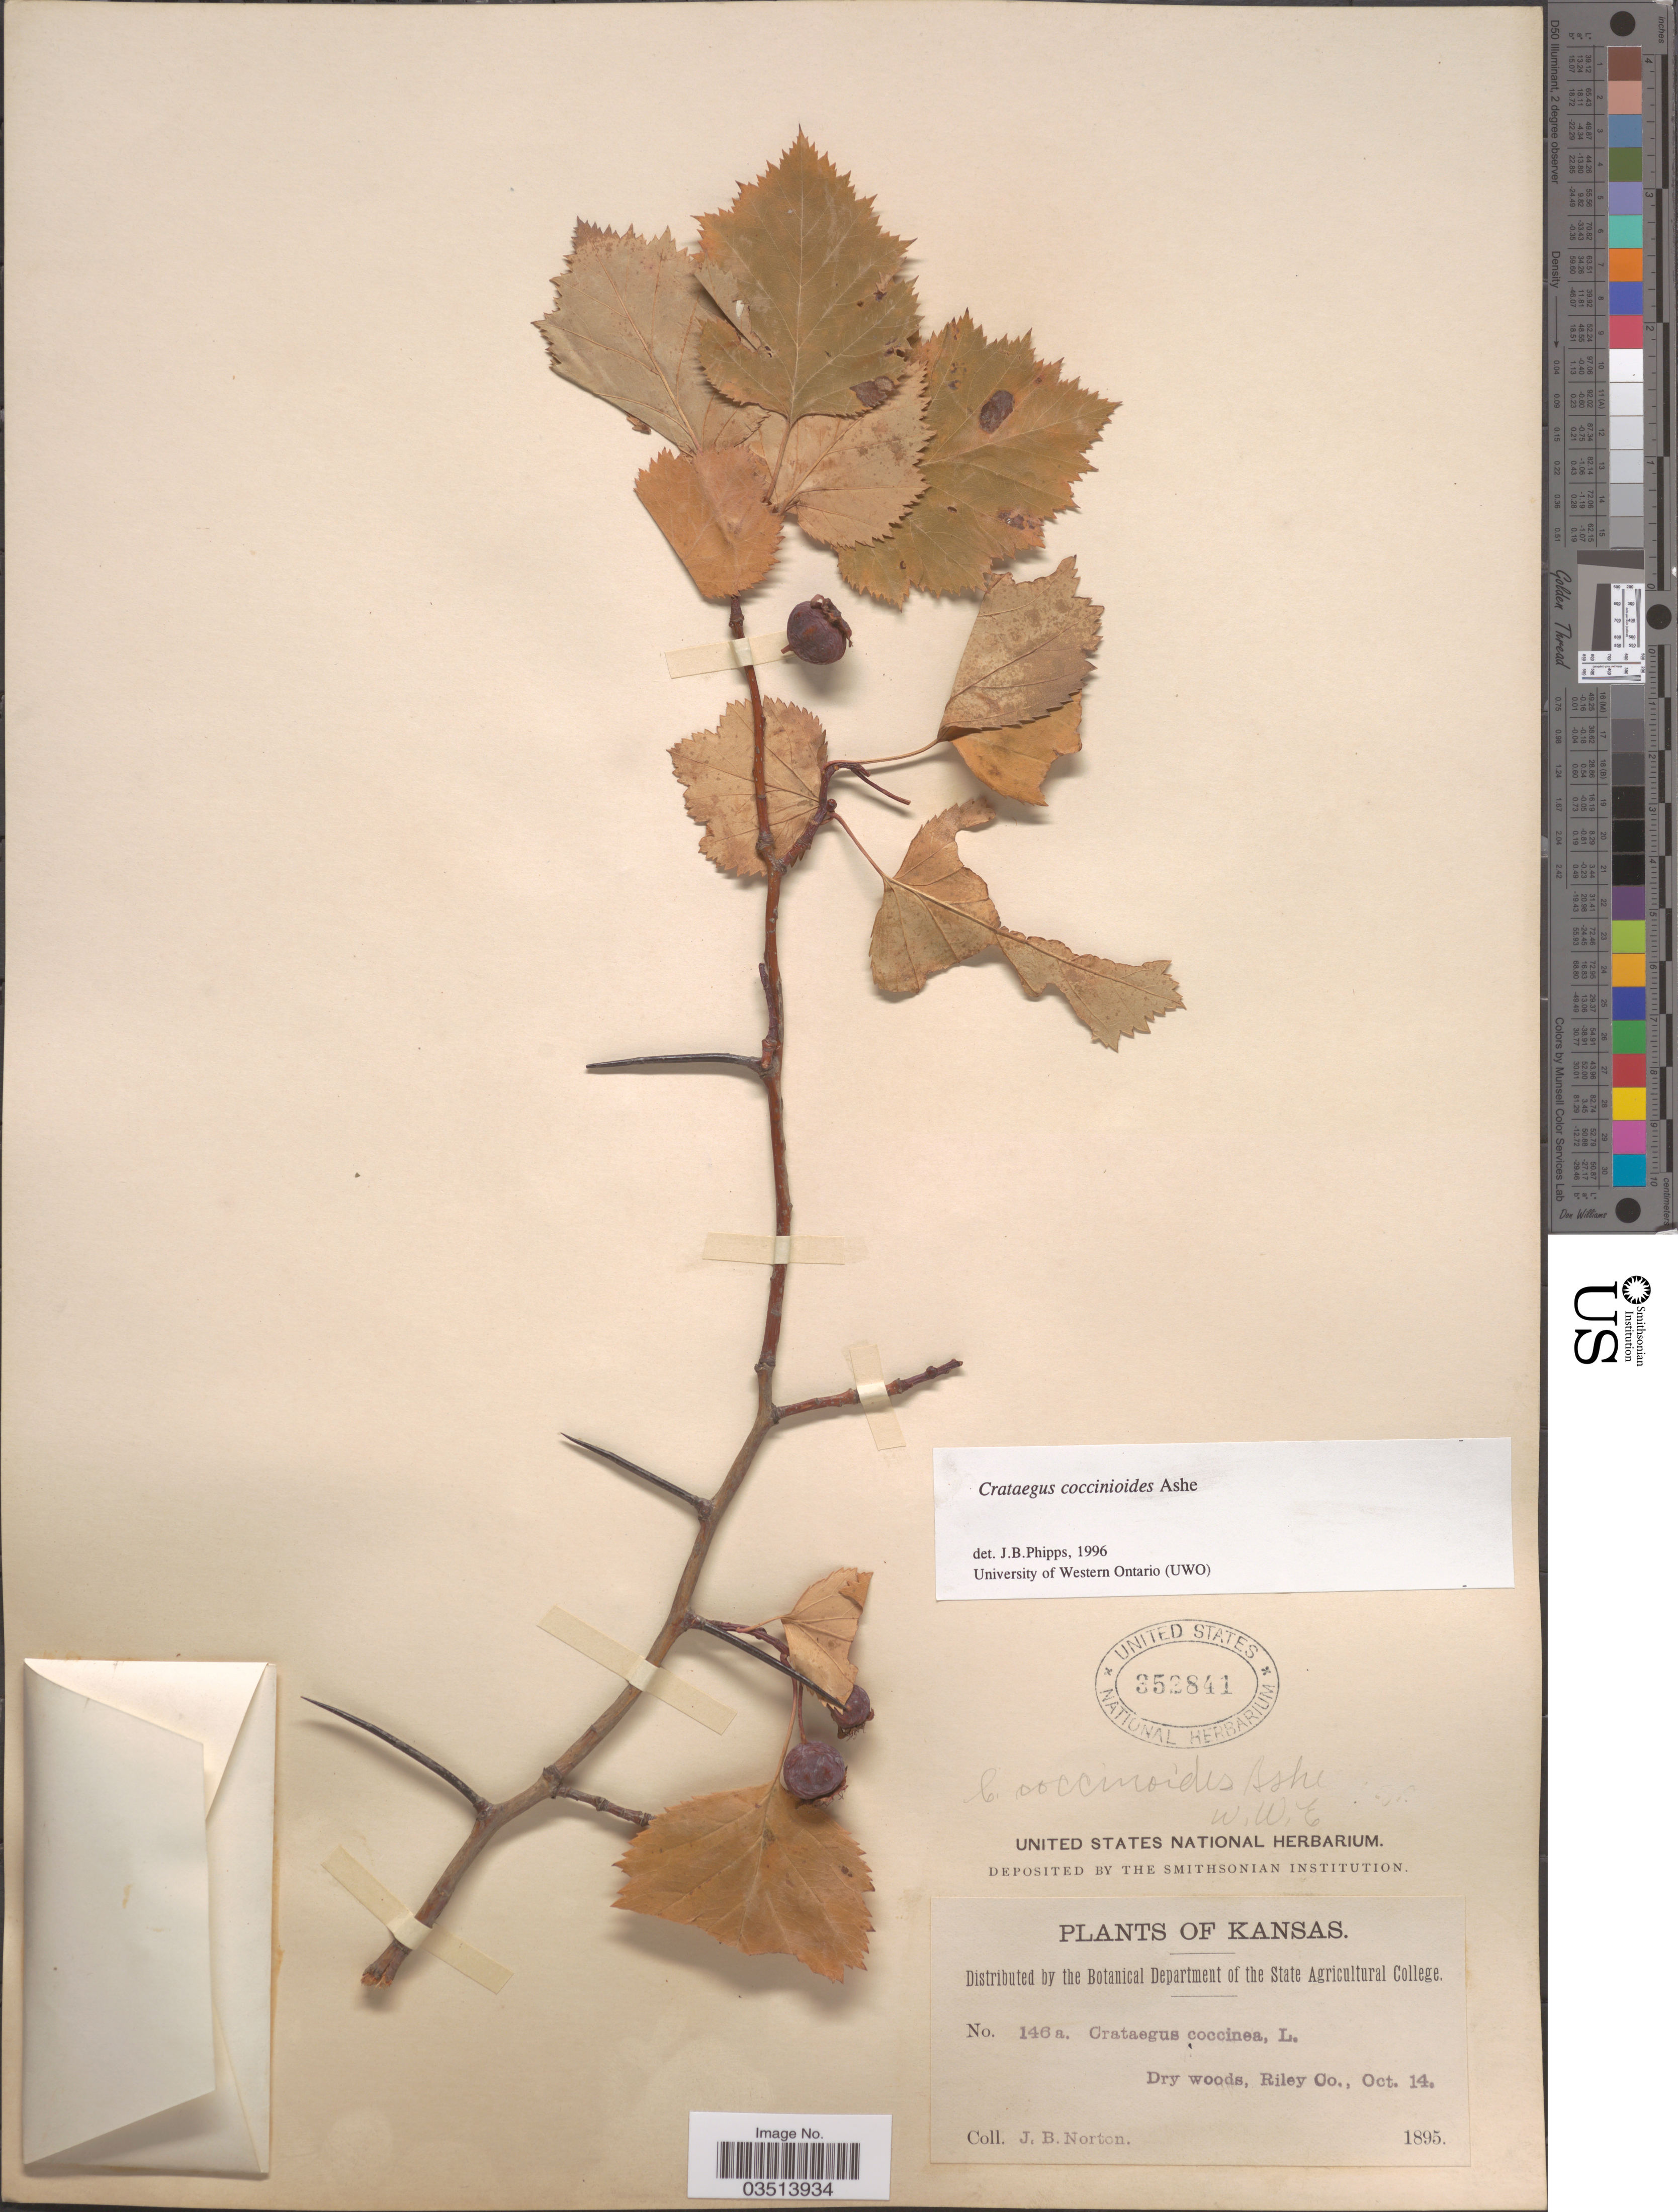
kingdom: Plantae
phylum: Tracheophyta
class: Magnoliopsida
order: Rosales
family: Rosaceae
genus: Crataegus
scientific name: Crataegus coccinioides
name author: Ashe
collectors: J. B. Norton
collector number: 146a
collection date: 1895-10-14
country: United States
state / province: Kansas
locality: Riley Co.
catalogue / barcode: US 352841